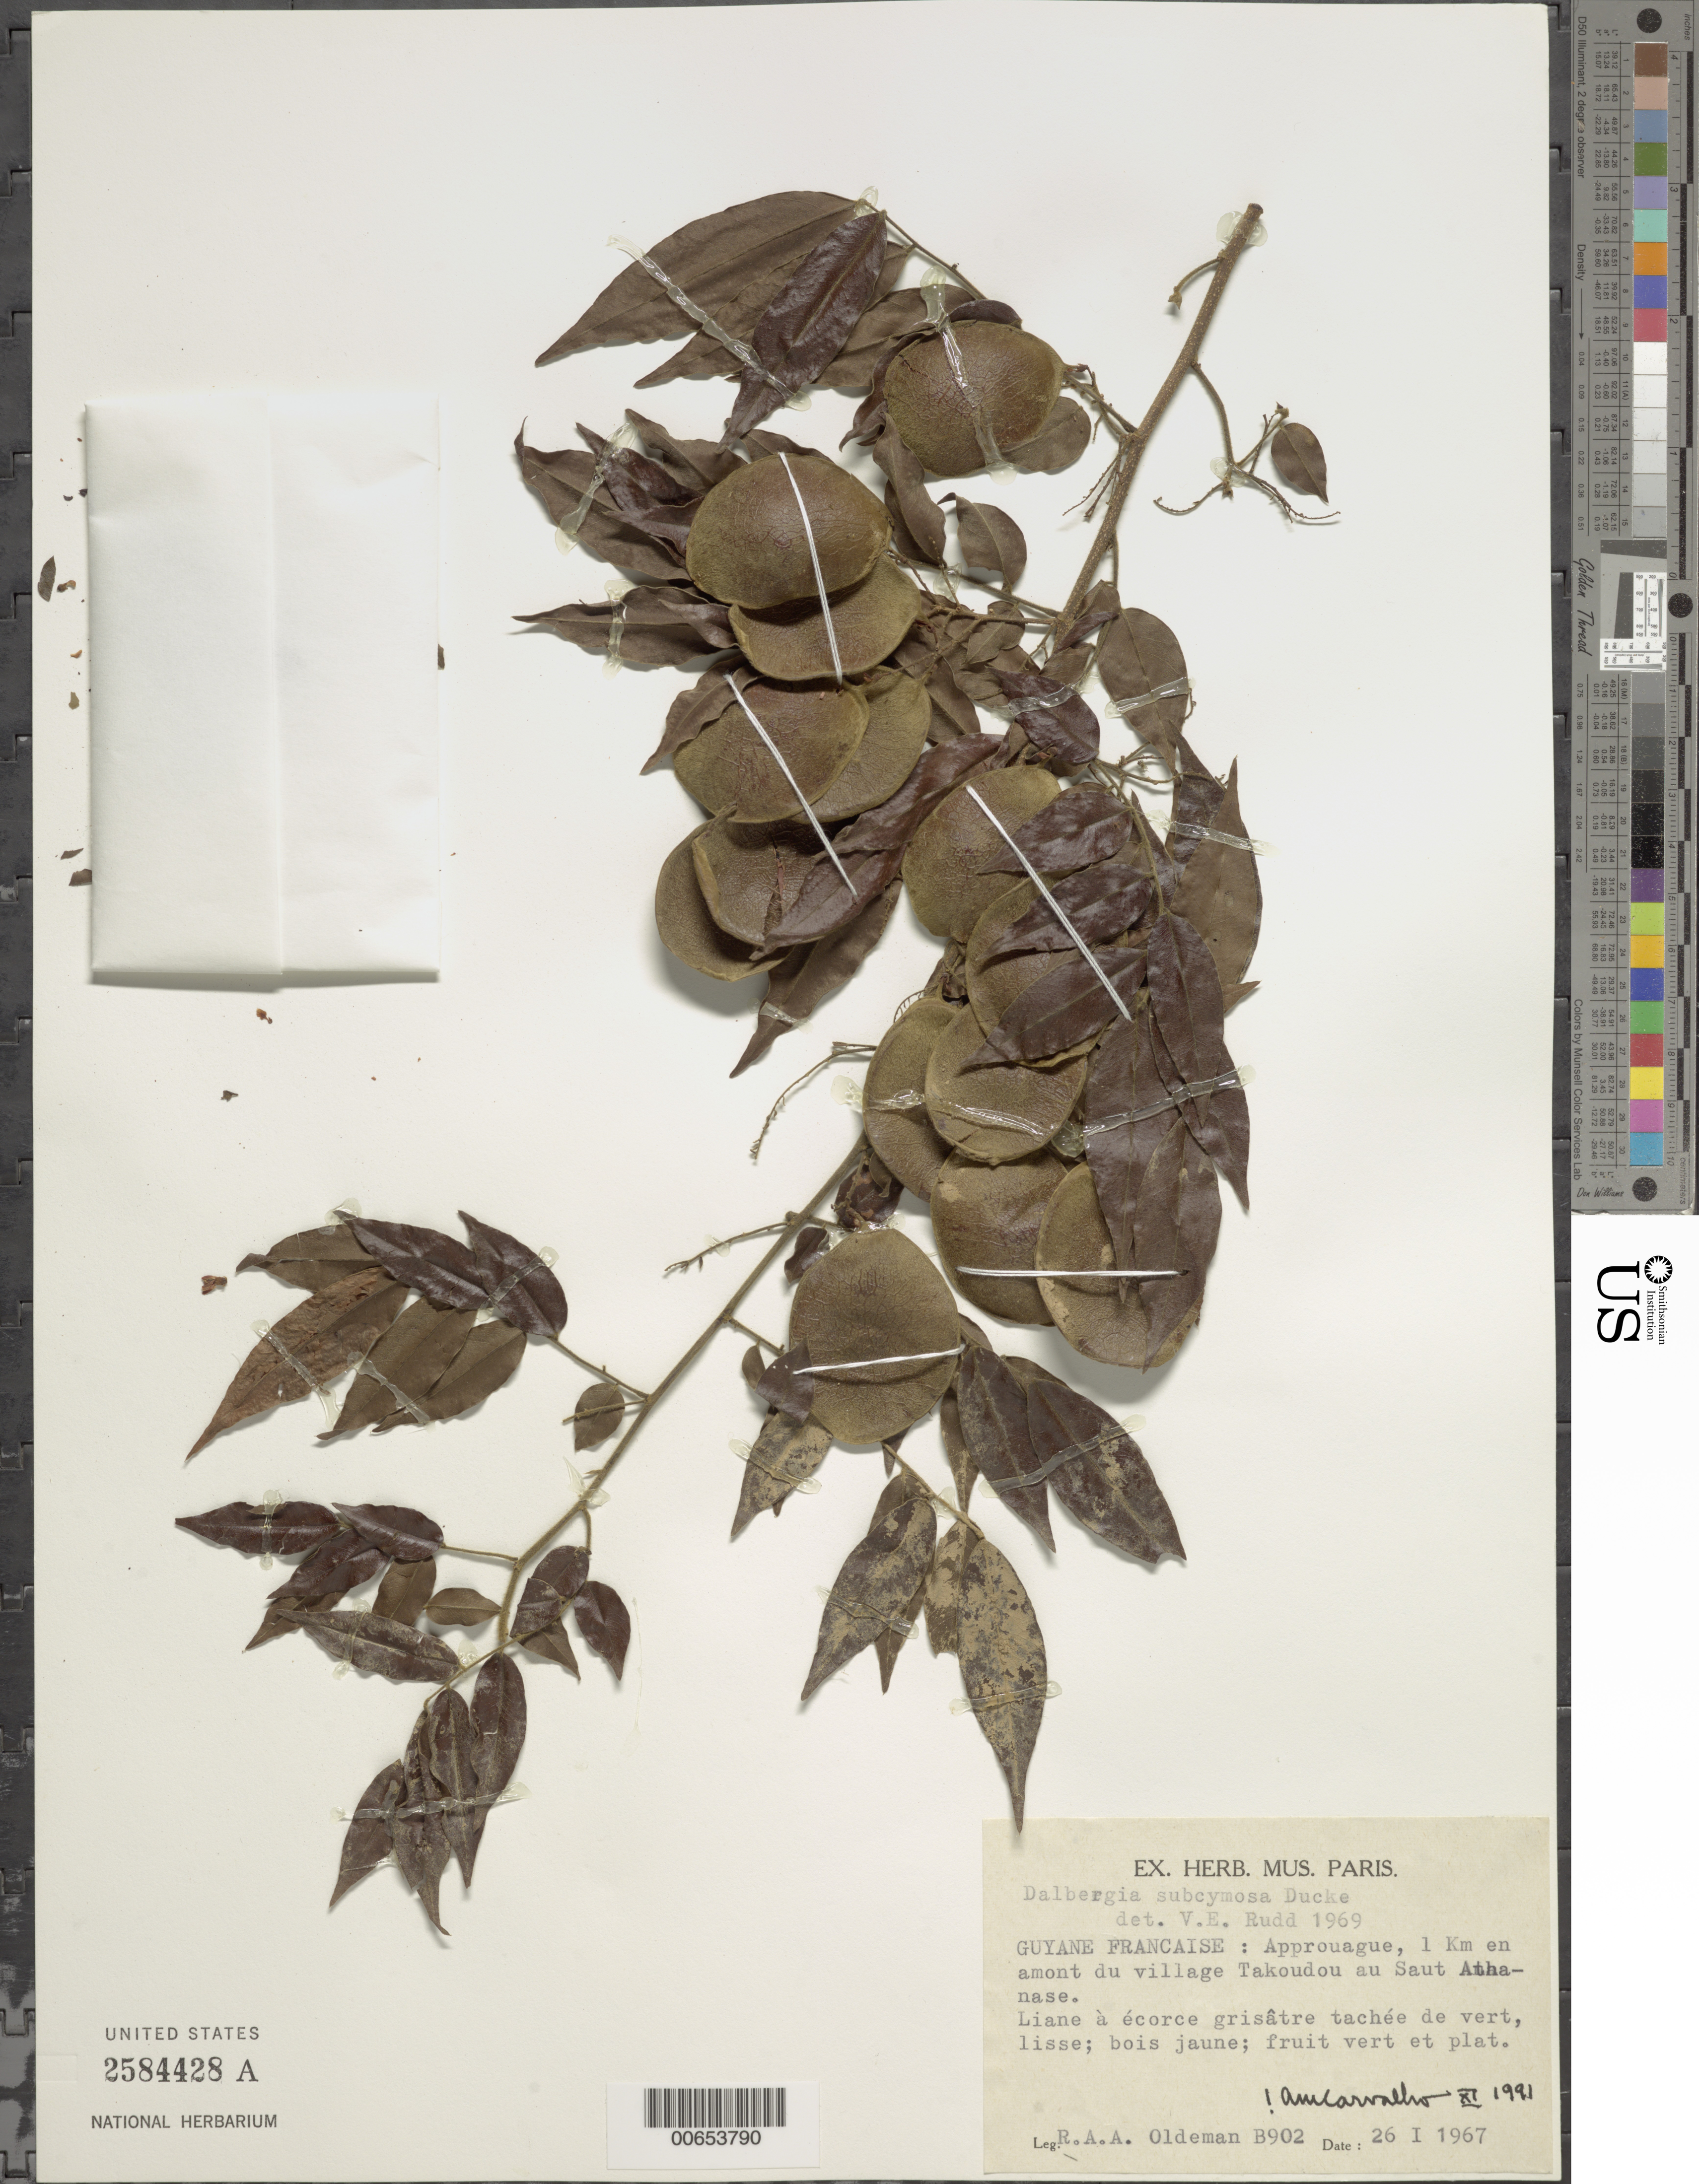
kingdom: Plantae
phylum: Tracheophyta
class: Magnoliopsida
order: Fabales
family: Fabaceae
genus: Dalbergia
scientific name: Dalbergia subcymosa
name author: Ducke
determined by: Carvalho, A. M. V. de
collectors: R. Oldeman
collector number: B 902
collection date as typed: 26-Jan-67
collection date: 1967-01-26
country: French Guiana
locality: Rivière Approuague, Village Takoudou au Saut Athanase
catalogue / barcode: US 2584428A